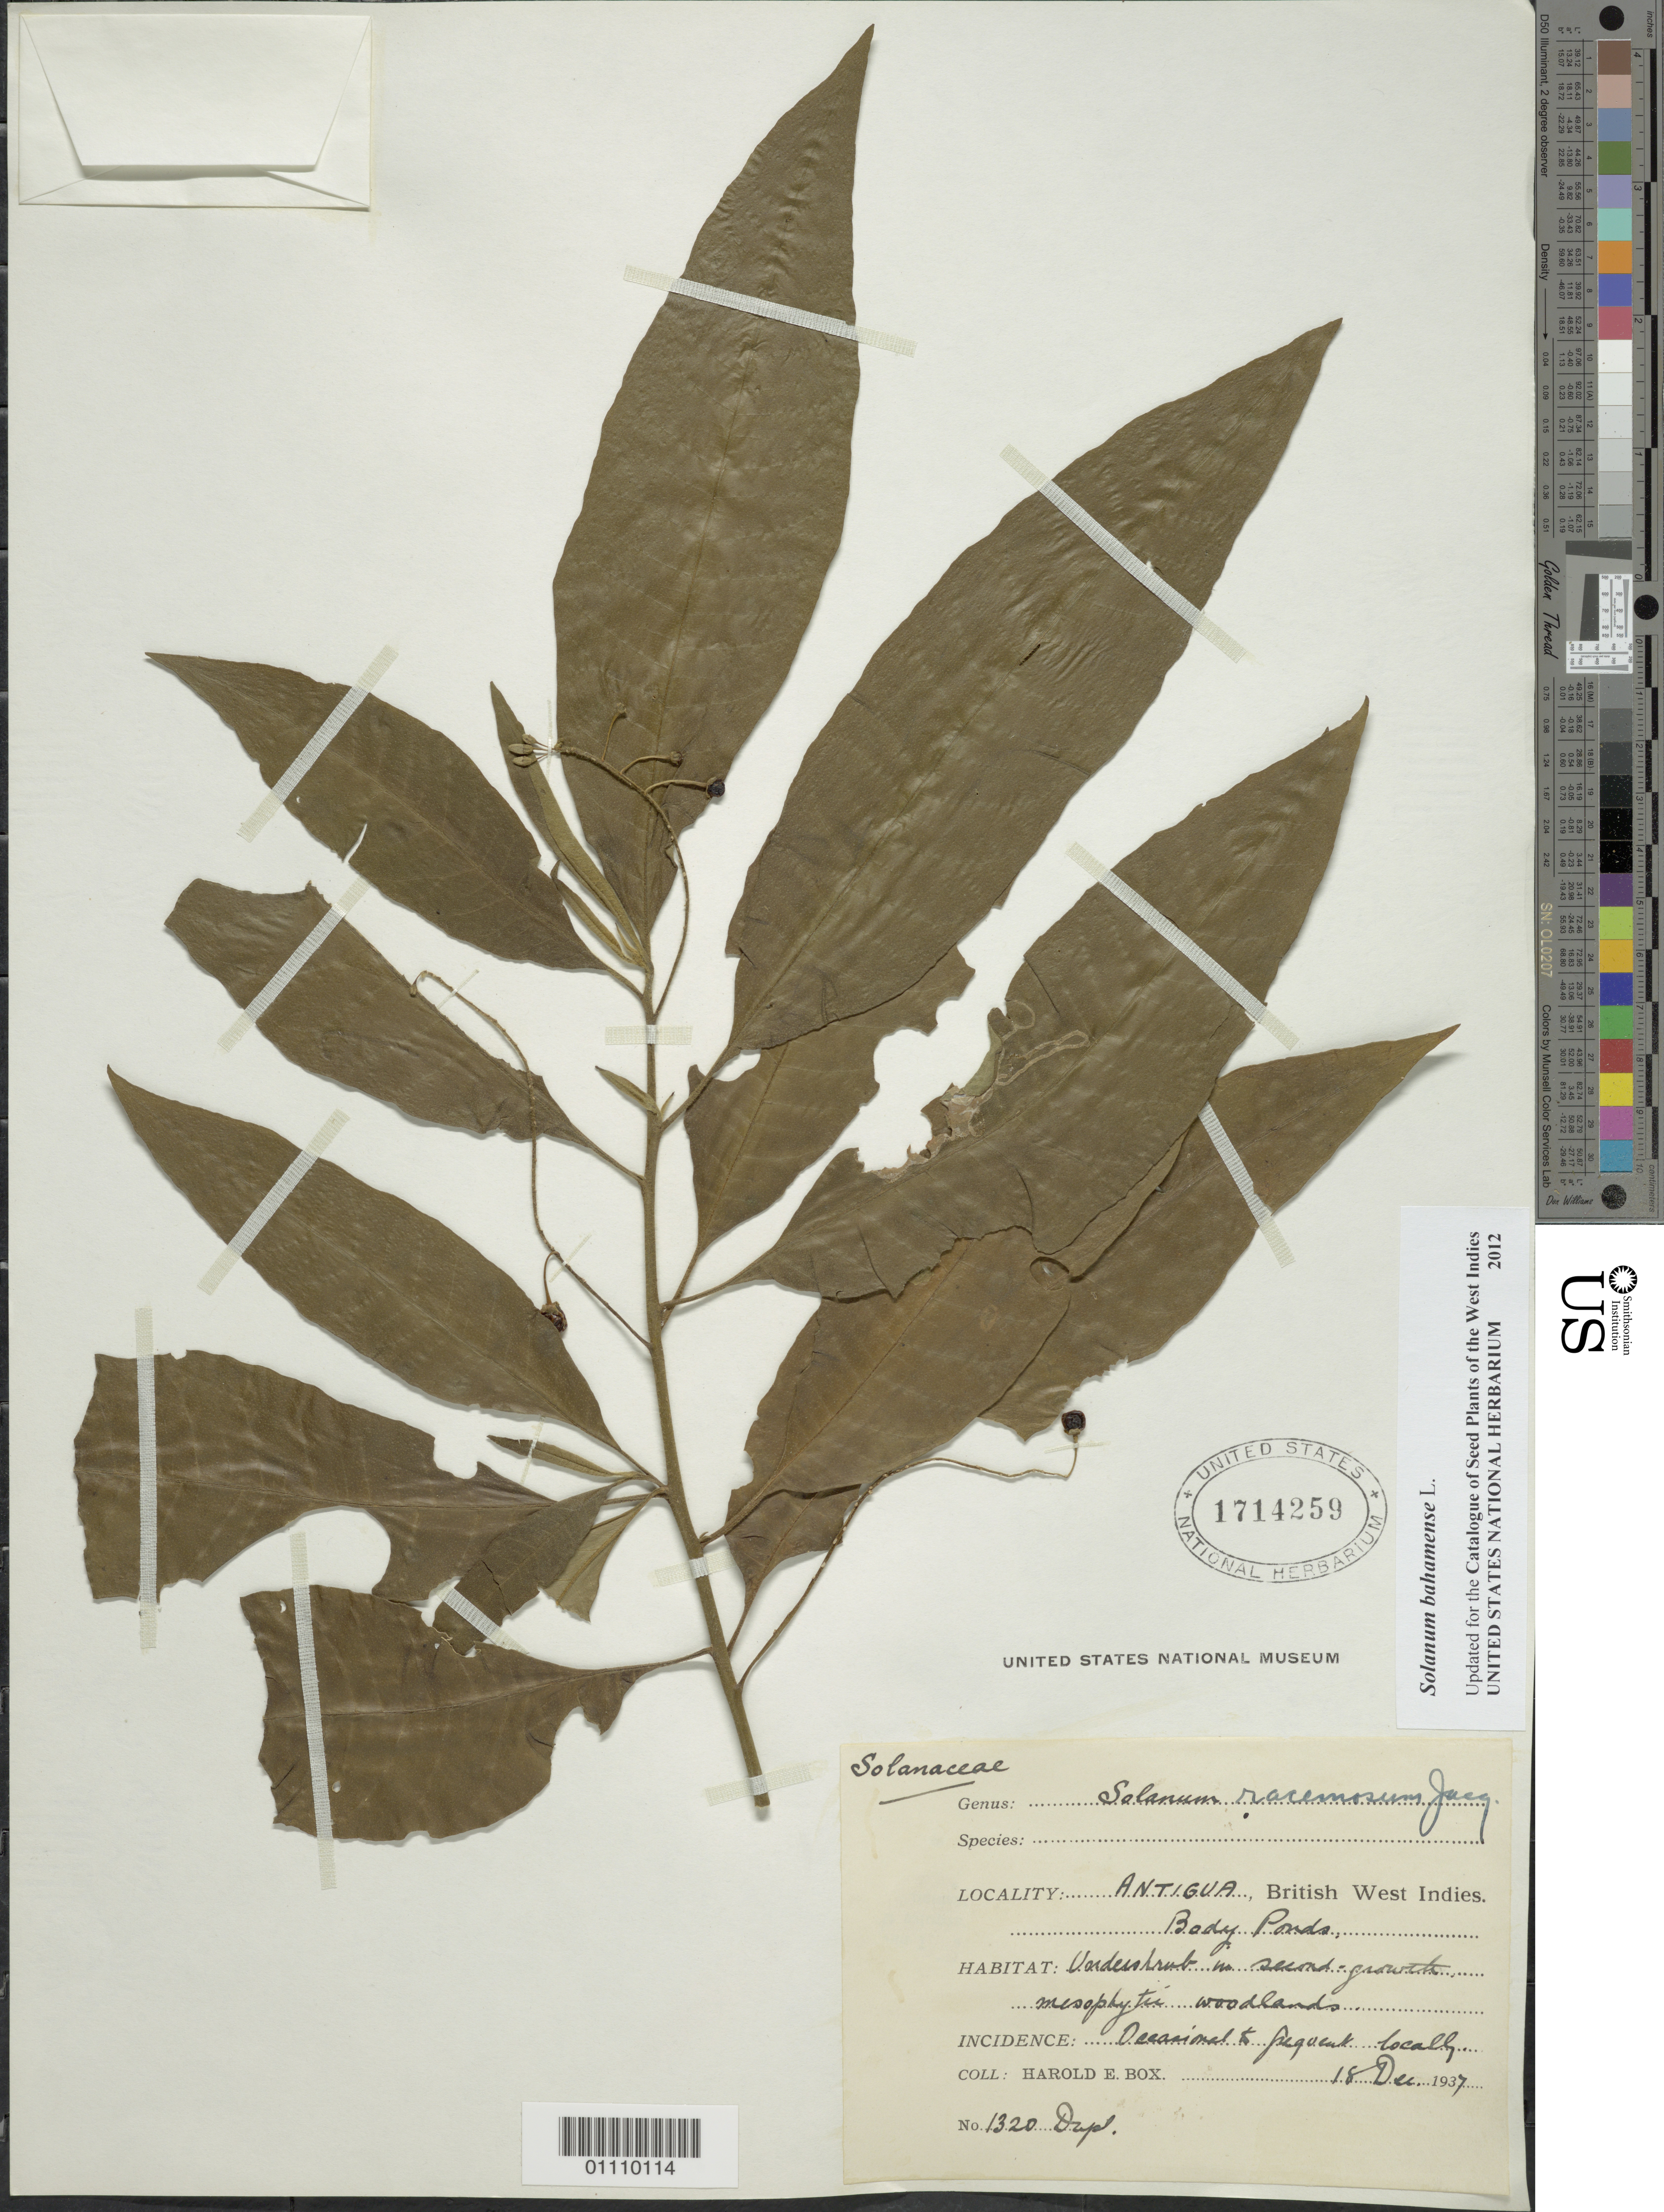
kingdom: Plantae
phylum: Tracheophyta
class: Magnoliopsida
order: Solanales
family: Solanaceae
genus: Solanum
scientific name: Solanum bahamense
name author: L.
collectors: H. E. Box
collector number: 1320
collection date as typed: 18 Dec 1937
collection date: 1937-12-18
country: Antigua and Barbuda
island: Antigua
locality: Bady Ponds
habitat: Undershrub in second growth mesophytic woodlands . Occasional to frequent locally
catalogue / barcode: US 1714259